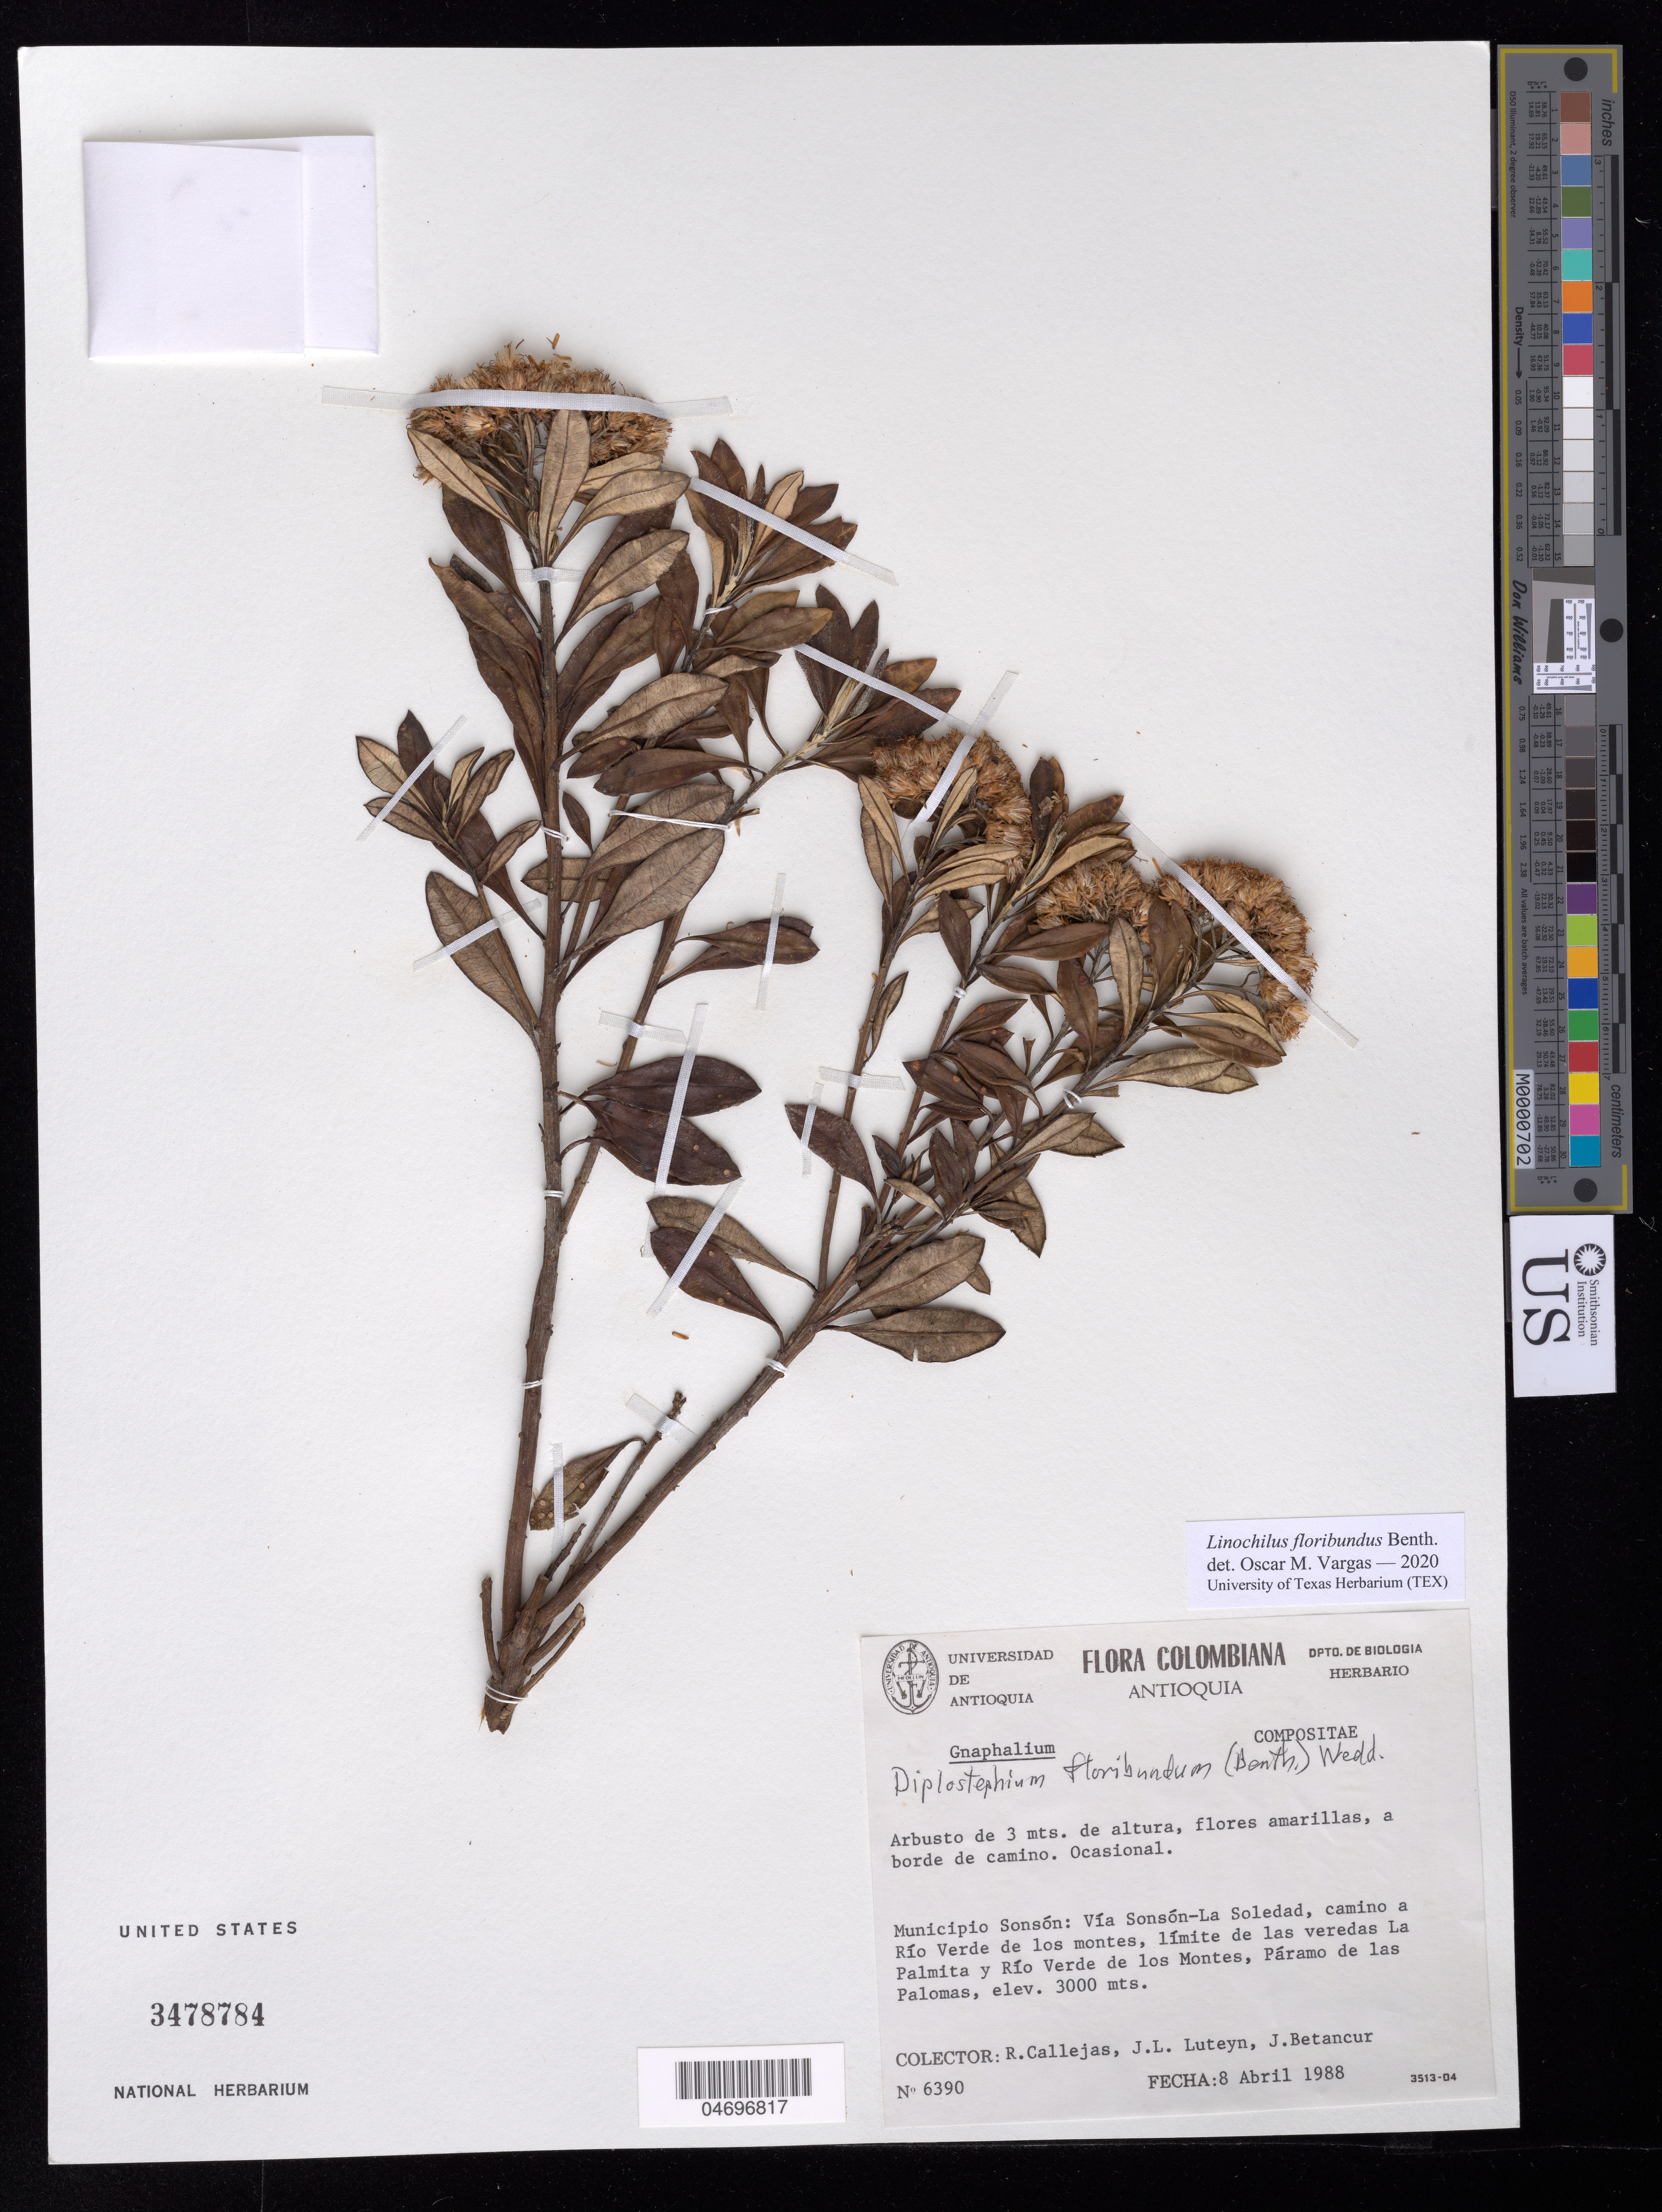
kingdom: Plantae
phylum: Tracheophyta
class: Magnoliopsida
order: Asterales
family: Asteraceae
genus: Linochilus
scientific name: Linochilus floribundus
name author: Benth.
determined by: Vargas, Oscar M.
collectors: R. Callejas, J. L. Luteyn & J. C. Betancur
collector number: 6390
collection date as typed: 8 Apr 1988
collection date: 1988-04-08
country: Colombia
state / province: Antioquia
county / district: Sonsón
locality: Via Sonson-La Soledad, Rio Verde de los Montes.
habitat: Paramo de las Palomas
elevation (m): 3000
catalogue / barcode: US 3478784